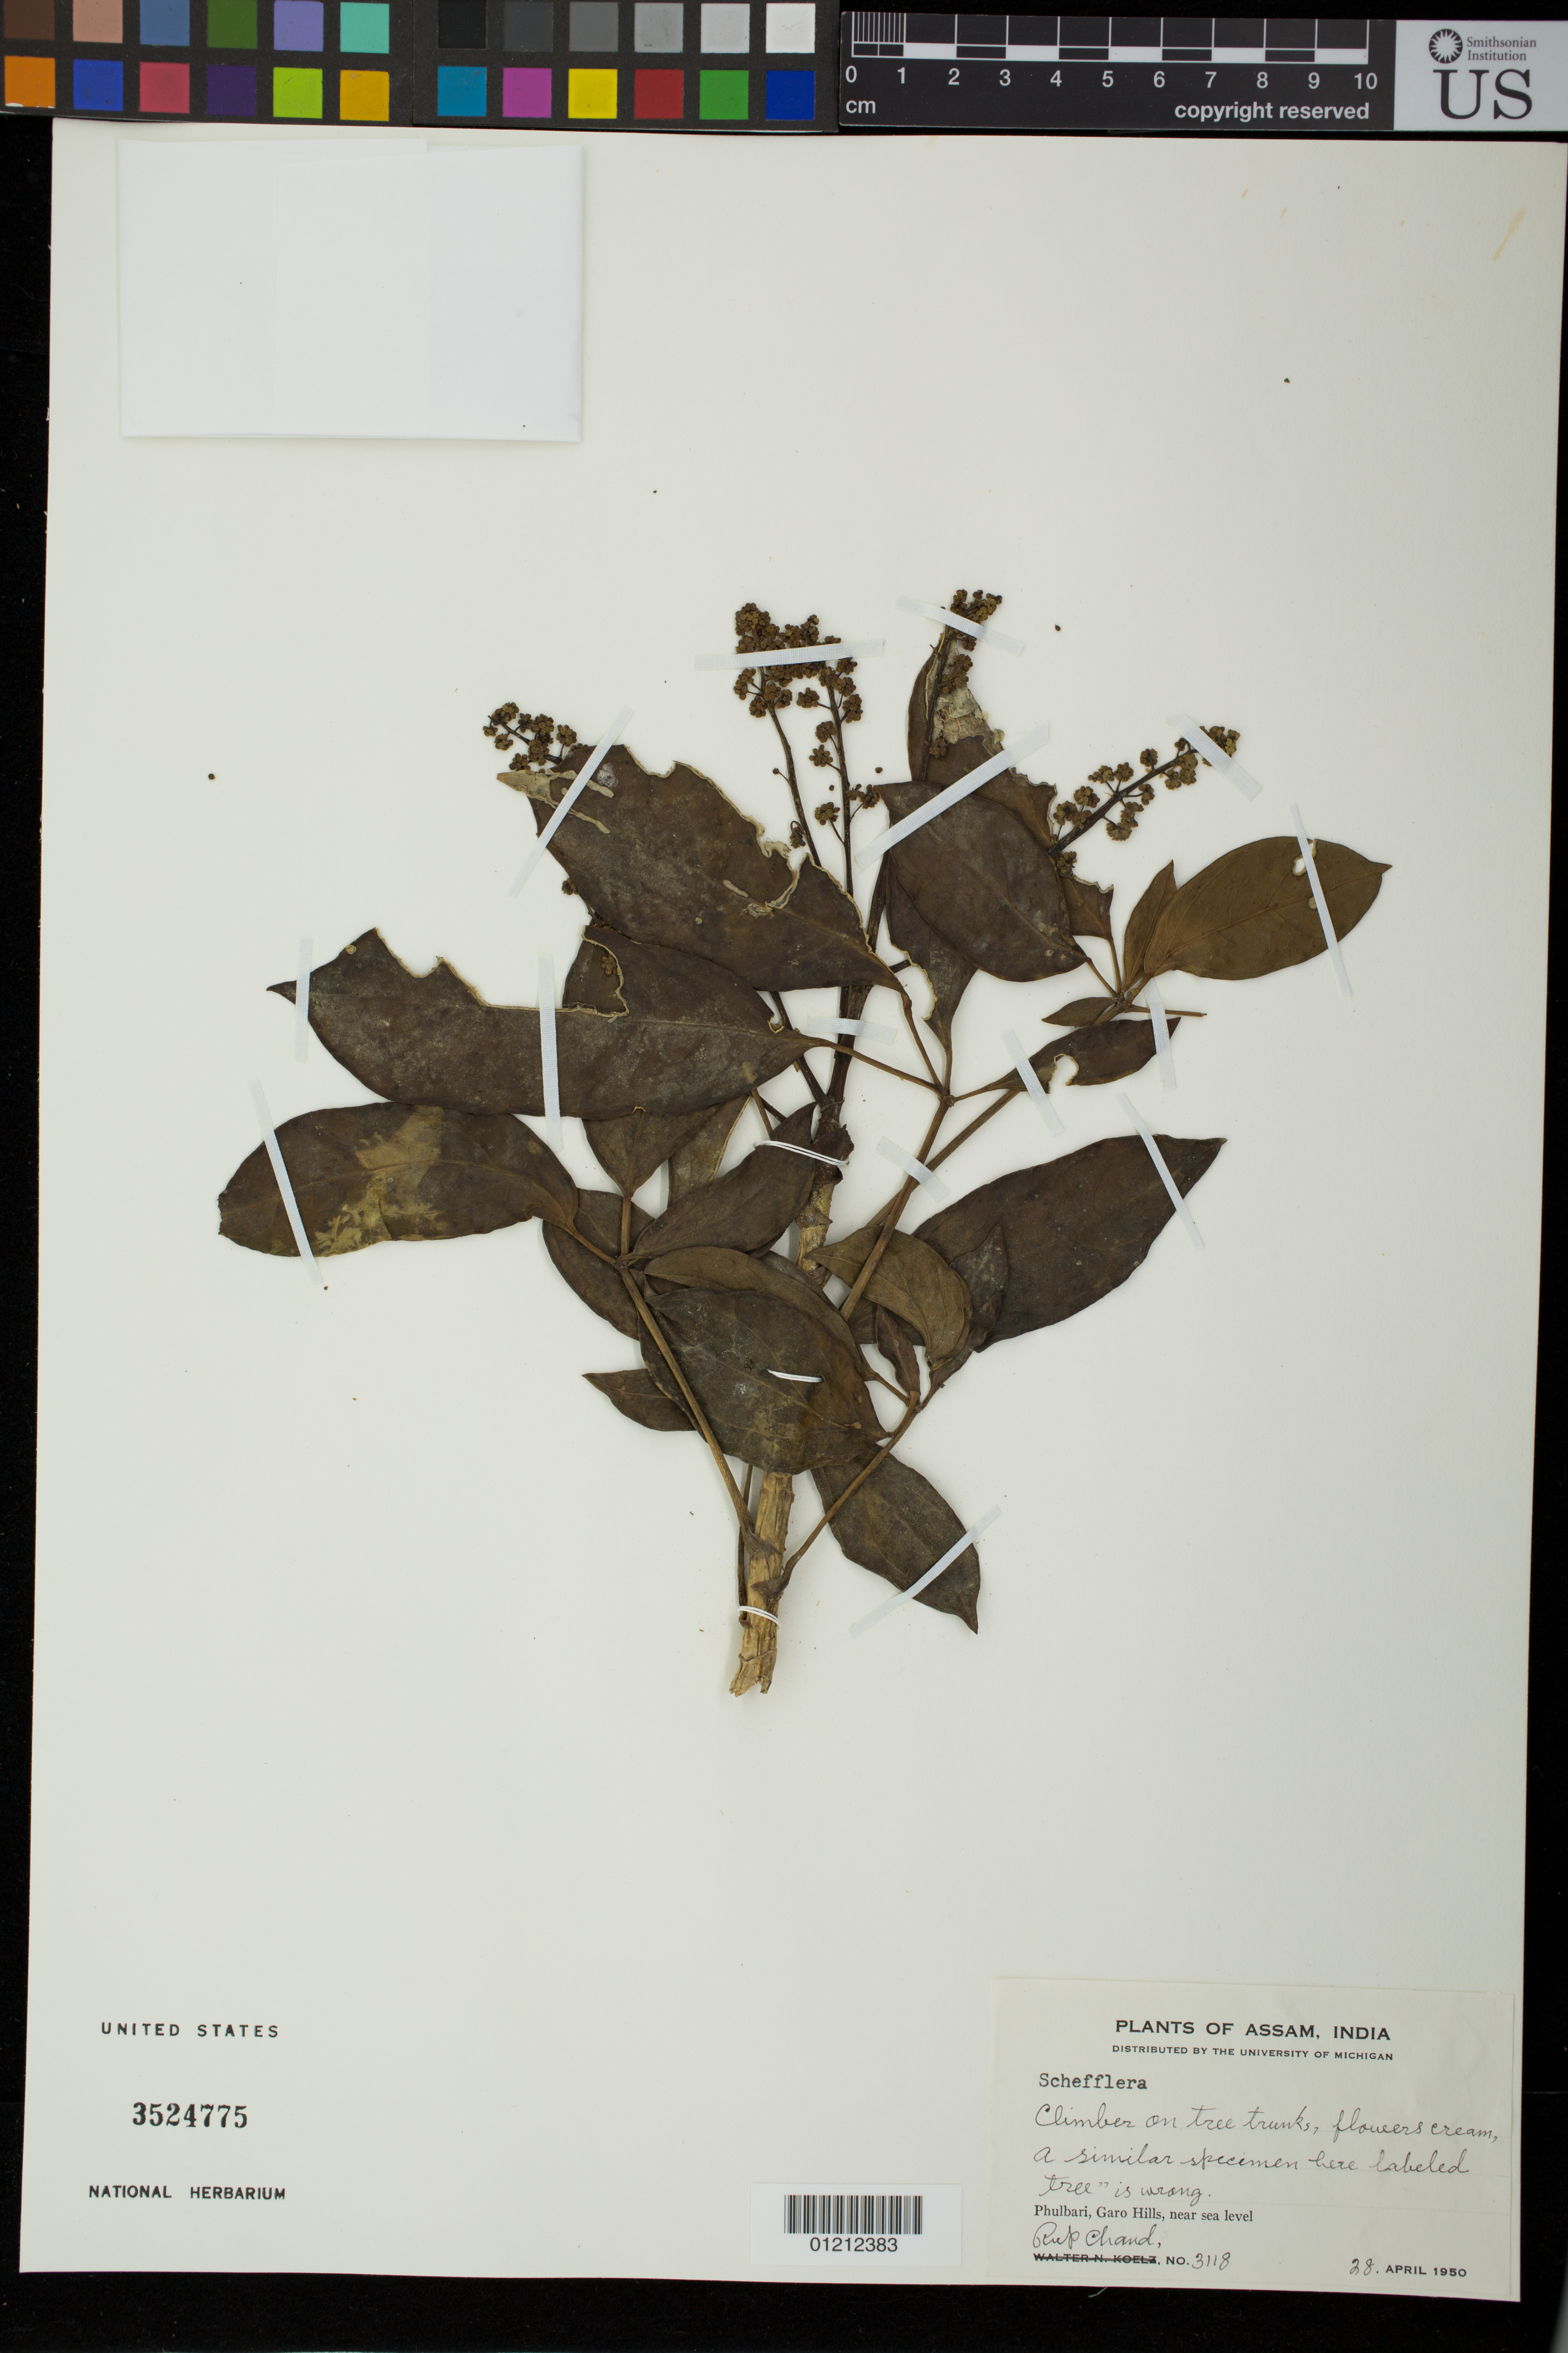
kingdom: Plantae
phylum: Tracheophyta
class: Magnoliopsida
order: Apiales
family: Araliaceae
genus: Schefflera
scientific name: Schefflera sp.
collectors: R. Chand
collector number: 3118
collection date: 1950-04-28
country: India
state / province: Meghalaya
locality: Phulbari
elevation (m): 0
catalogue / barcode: US 3524775